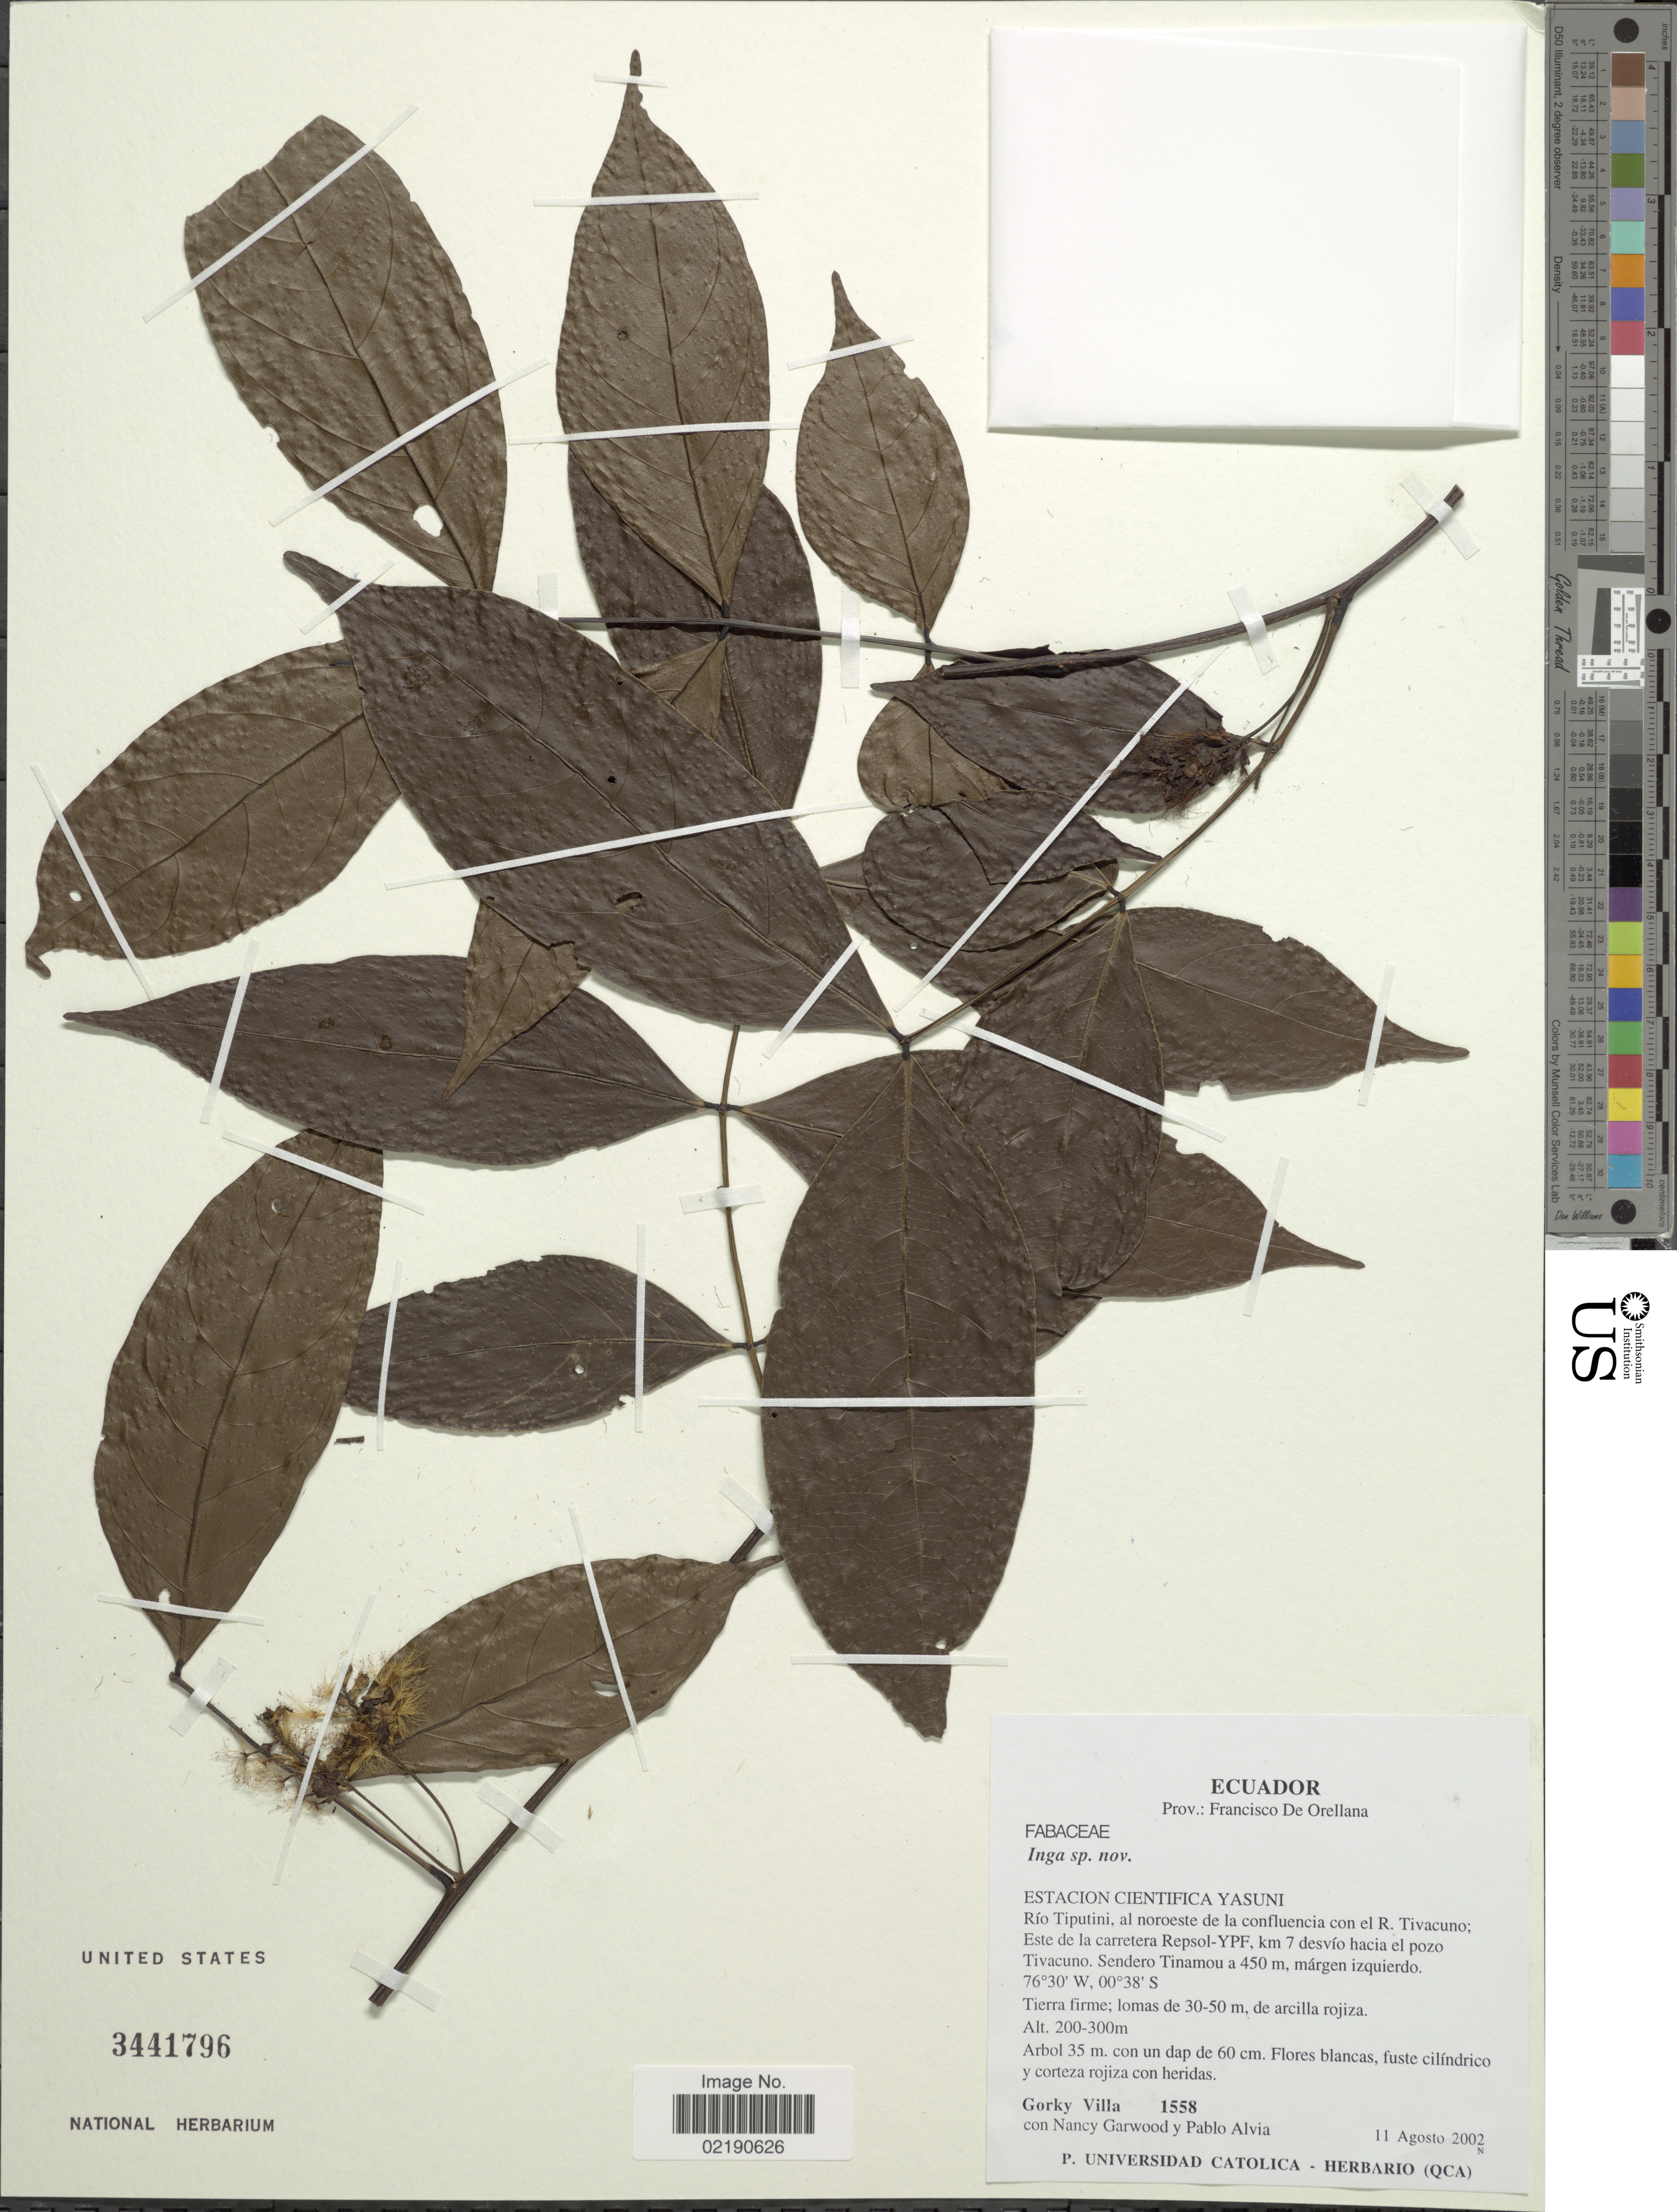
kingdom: Plantae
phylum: Tracheophyta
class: Magnoliopsida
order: Fabales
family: Fabaceae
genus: Inga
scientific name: Inga sp.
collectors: G. Villa, N. C. Garwood & P. Alvia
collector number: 1558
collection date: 2002-08-11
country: Ecuador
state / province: Orellana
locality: Prov. Francisco de Orellana, Estacion Cientifica Yasuni, Rio Tiputini, al noroeste de la confluencia con el R. Tivacuno, Este de la carretera Repsol-YPF, km 7 desvio hacia el pozo Tivacuno, Sendero Tinamou a 450 m, margen izquierdo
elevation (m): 200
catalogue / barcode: US 3441796